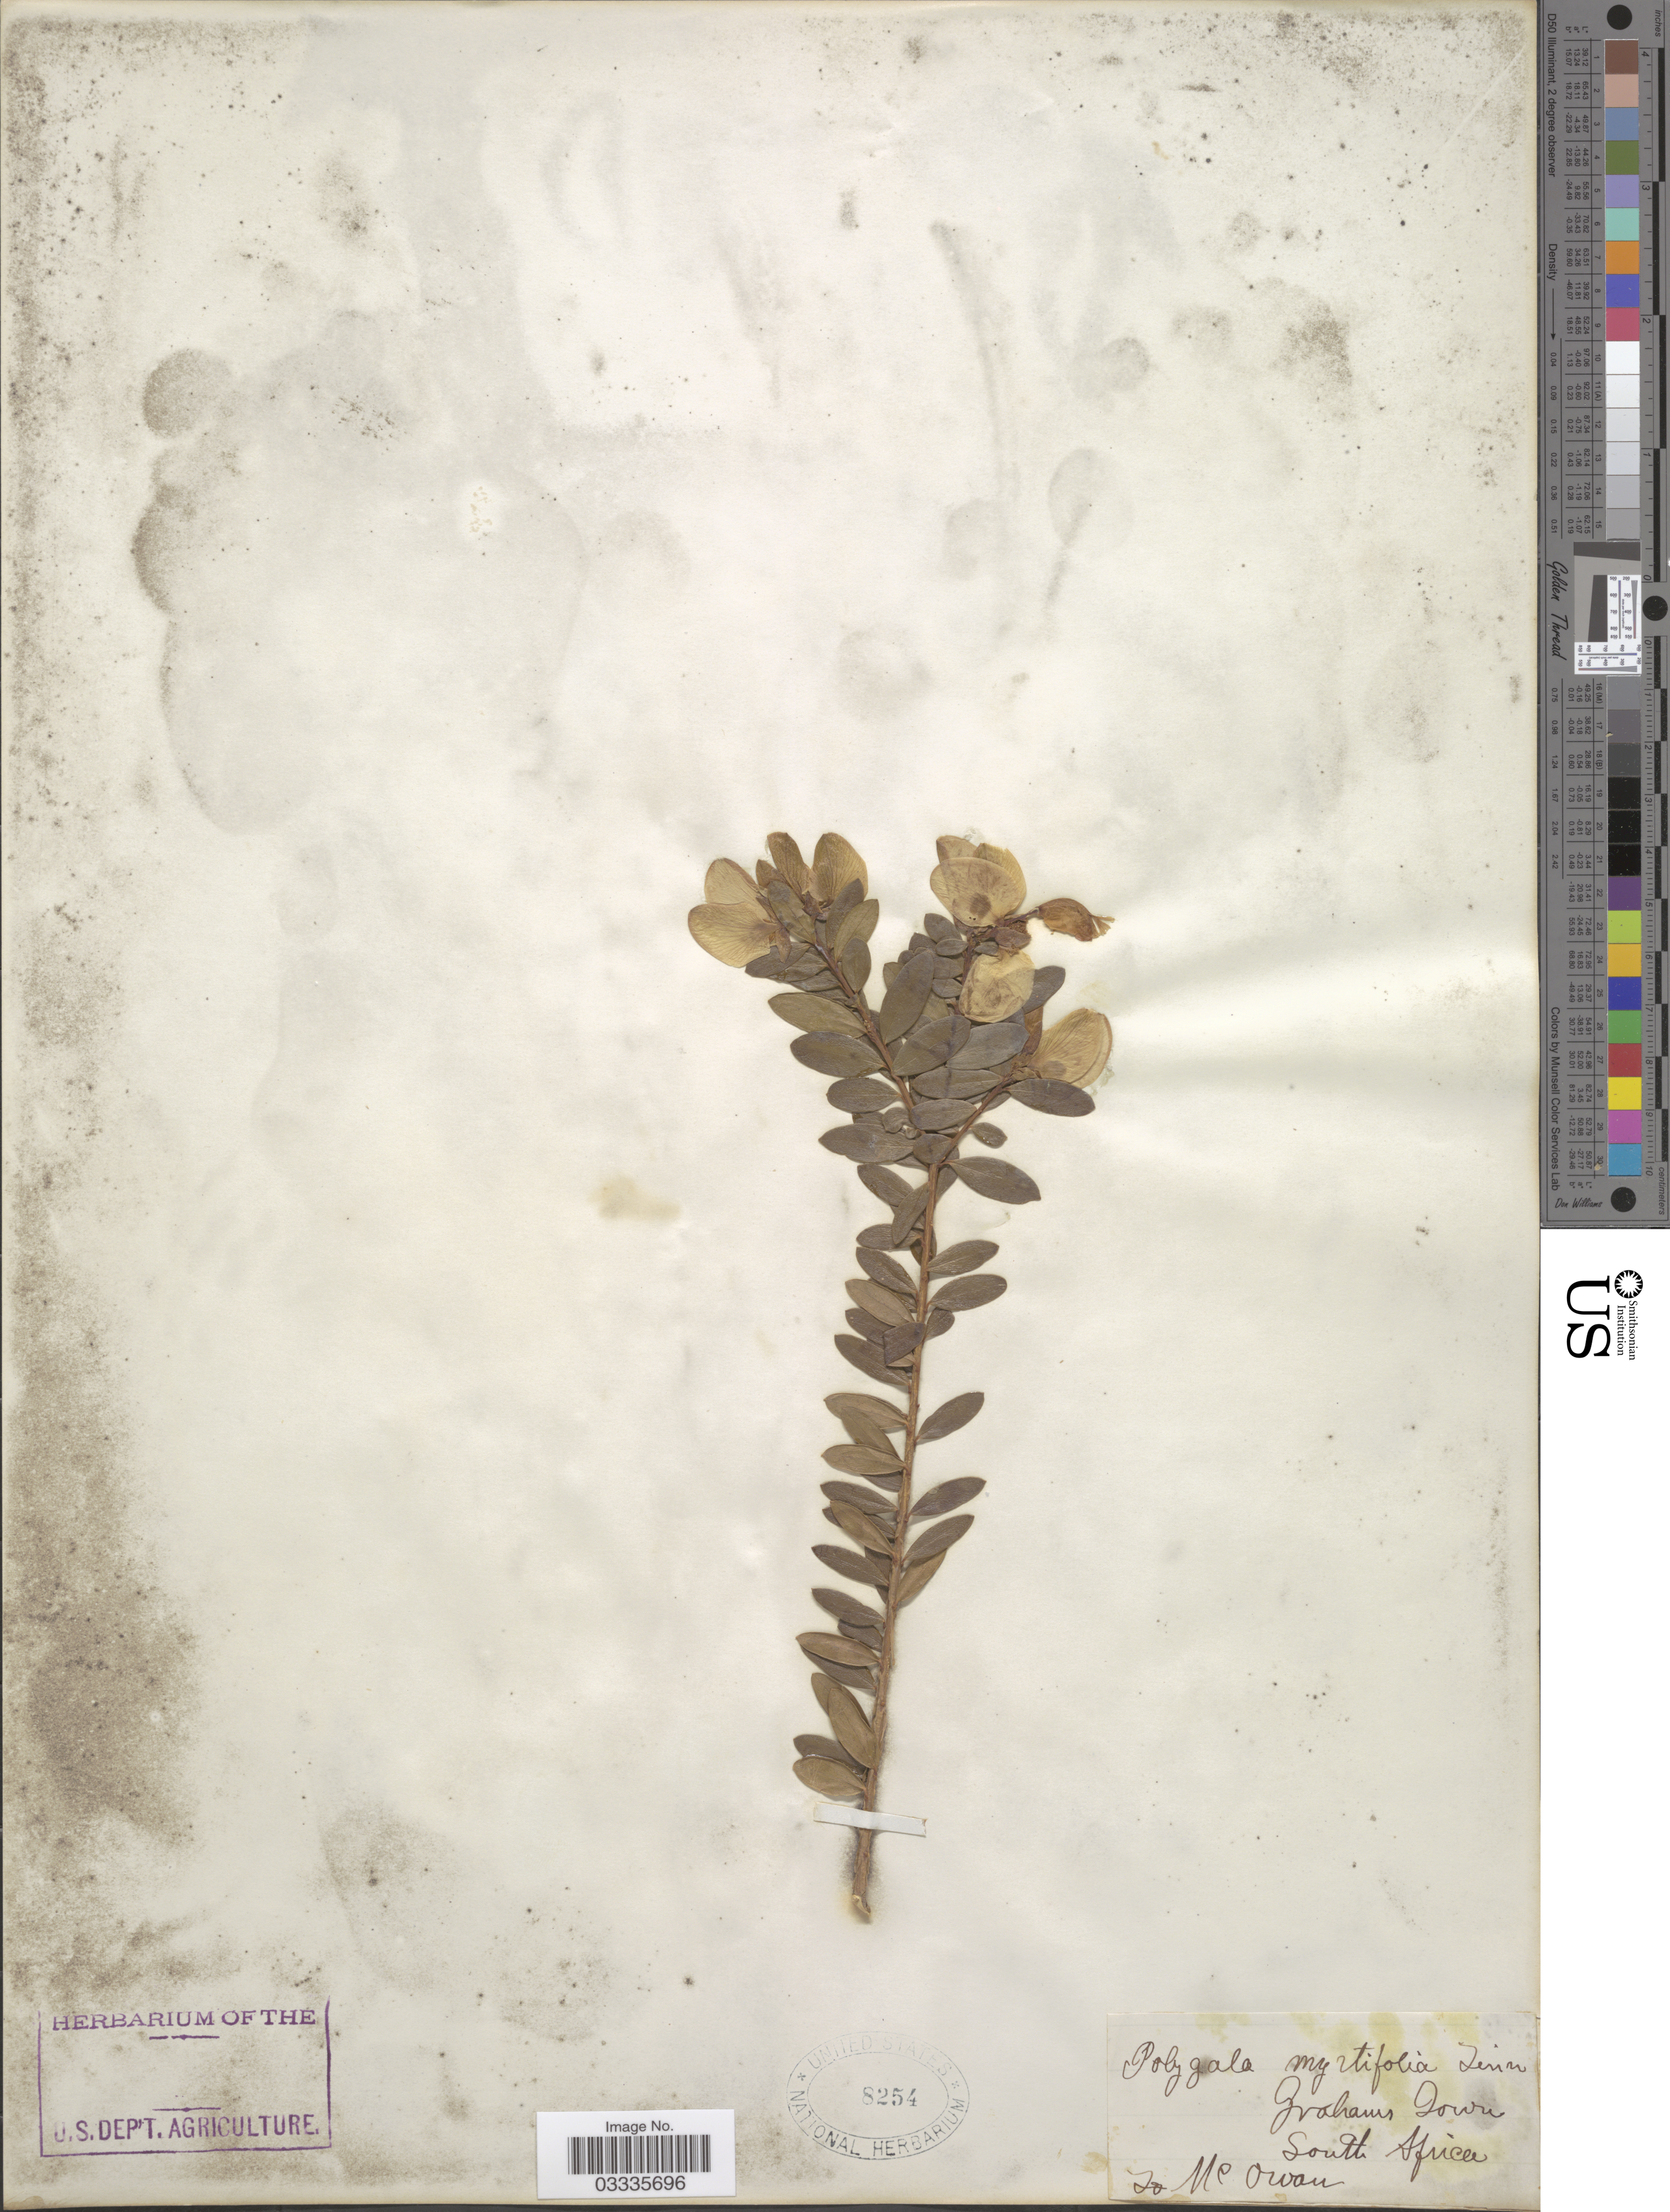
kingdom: Plantae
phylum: Tracheophyta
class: Magnoliopsida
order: Fabales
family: Polygalaceae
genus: Polygala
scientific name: Polygala myrtifolia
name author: L.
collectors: McOwan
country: South Africa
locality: Grahams Town.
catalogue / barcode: US 8254